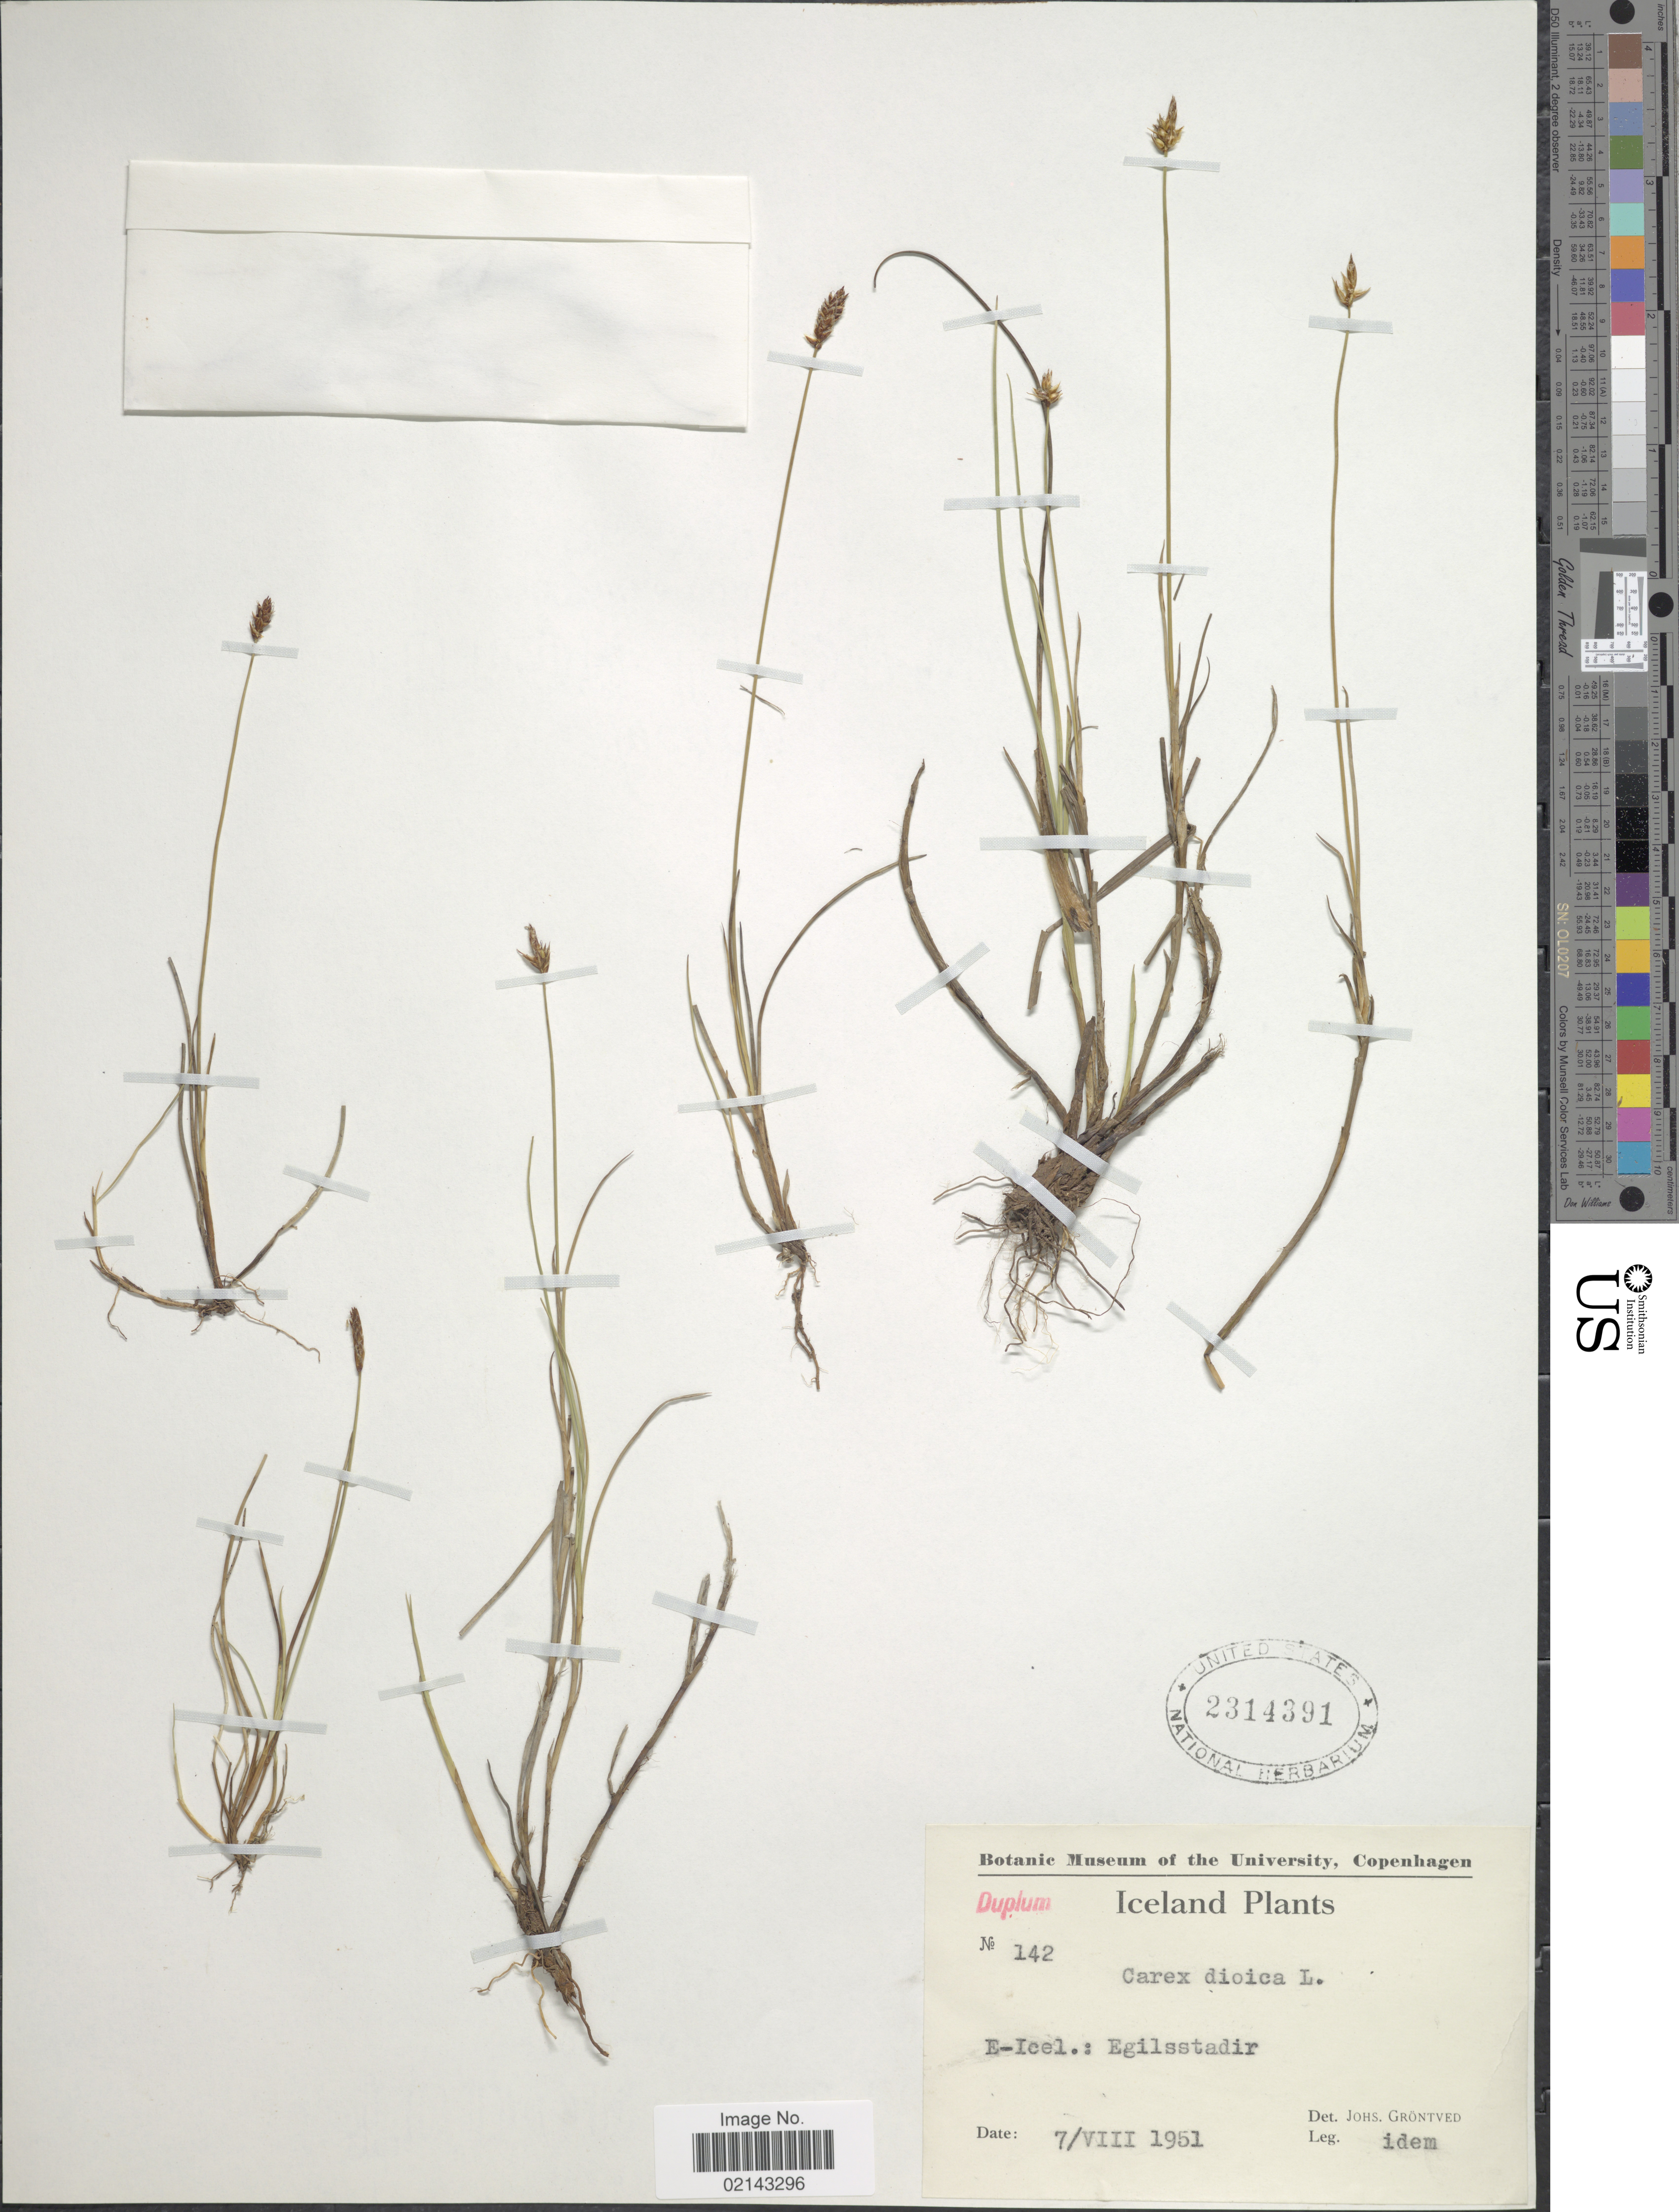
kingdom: Plantae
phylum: Tracheophyta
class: Liliopsida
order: Poales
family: Cyperaceae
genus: Carex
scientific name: Carex dioica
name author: L.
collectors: J. Gröntved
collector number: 142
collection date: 1951-08-07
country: Iceland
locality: E-Icel.: Egilsstadir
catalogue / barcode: US 2314391